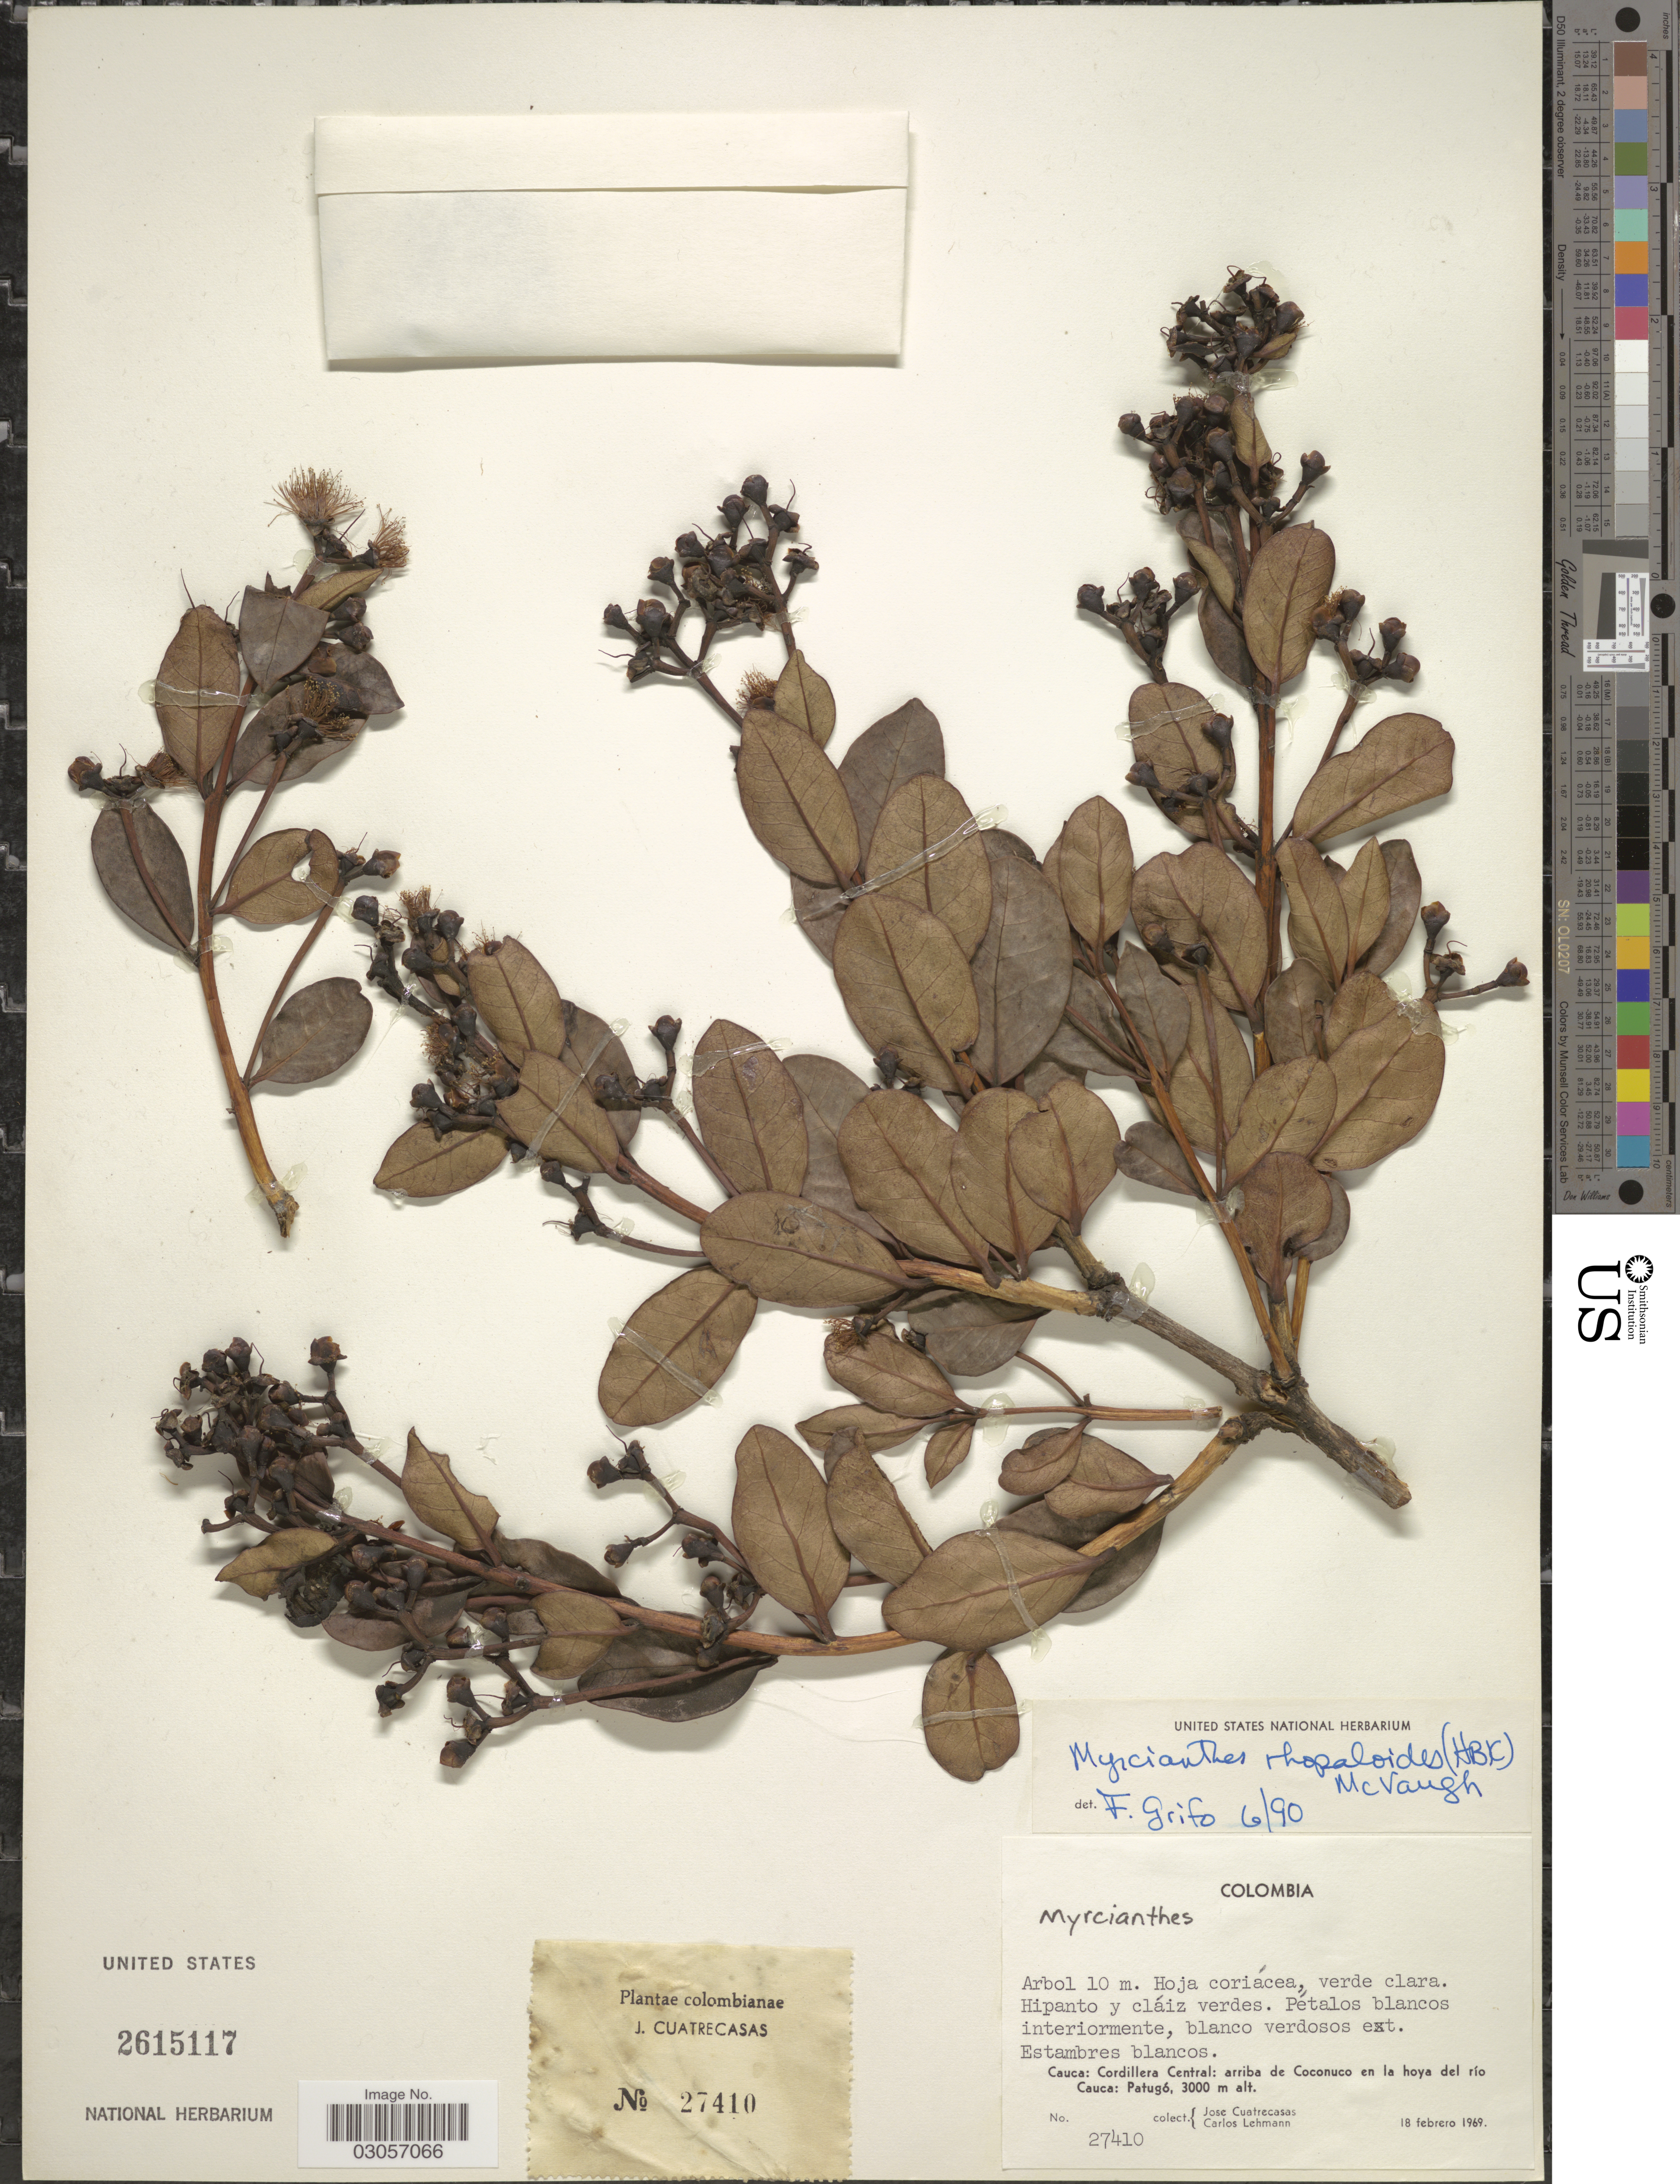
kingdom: Plantae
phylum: Tracheophyta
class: Magnoliopsida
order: Myrtales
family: Myrtaceae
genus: Myrcianthes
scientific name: Myrcianthes rhopaloides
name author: (Kunth) McVaugh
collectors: J. Cuatrecasas & C. Lehmann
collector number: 27410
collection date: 1969-02-18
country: Colombia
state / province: Cauca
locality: Cordillera Central: arriba de Coconuco en la hoya del río Cauca: Patugó.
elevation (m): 3000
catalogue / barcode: US 2615117